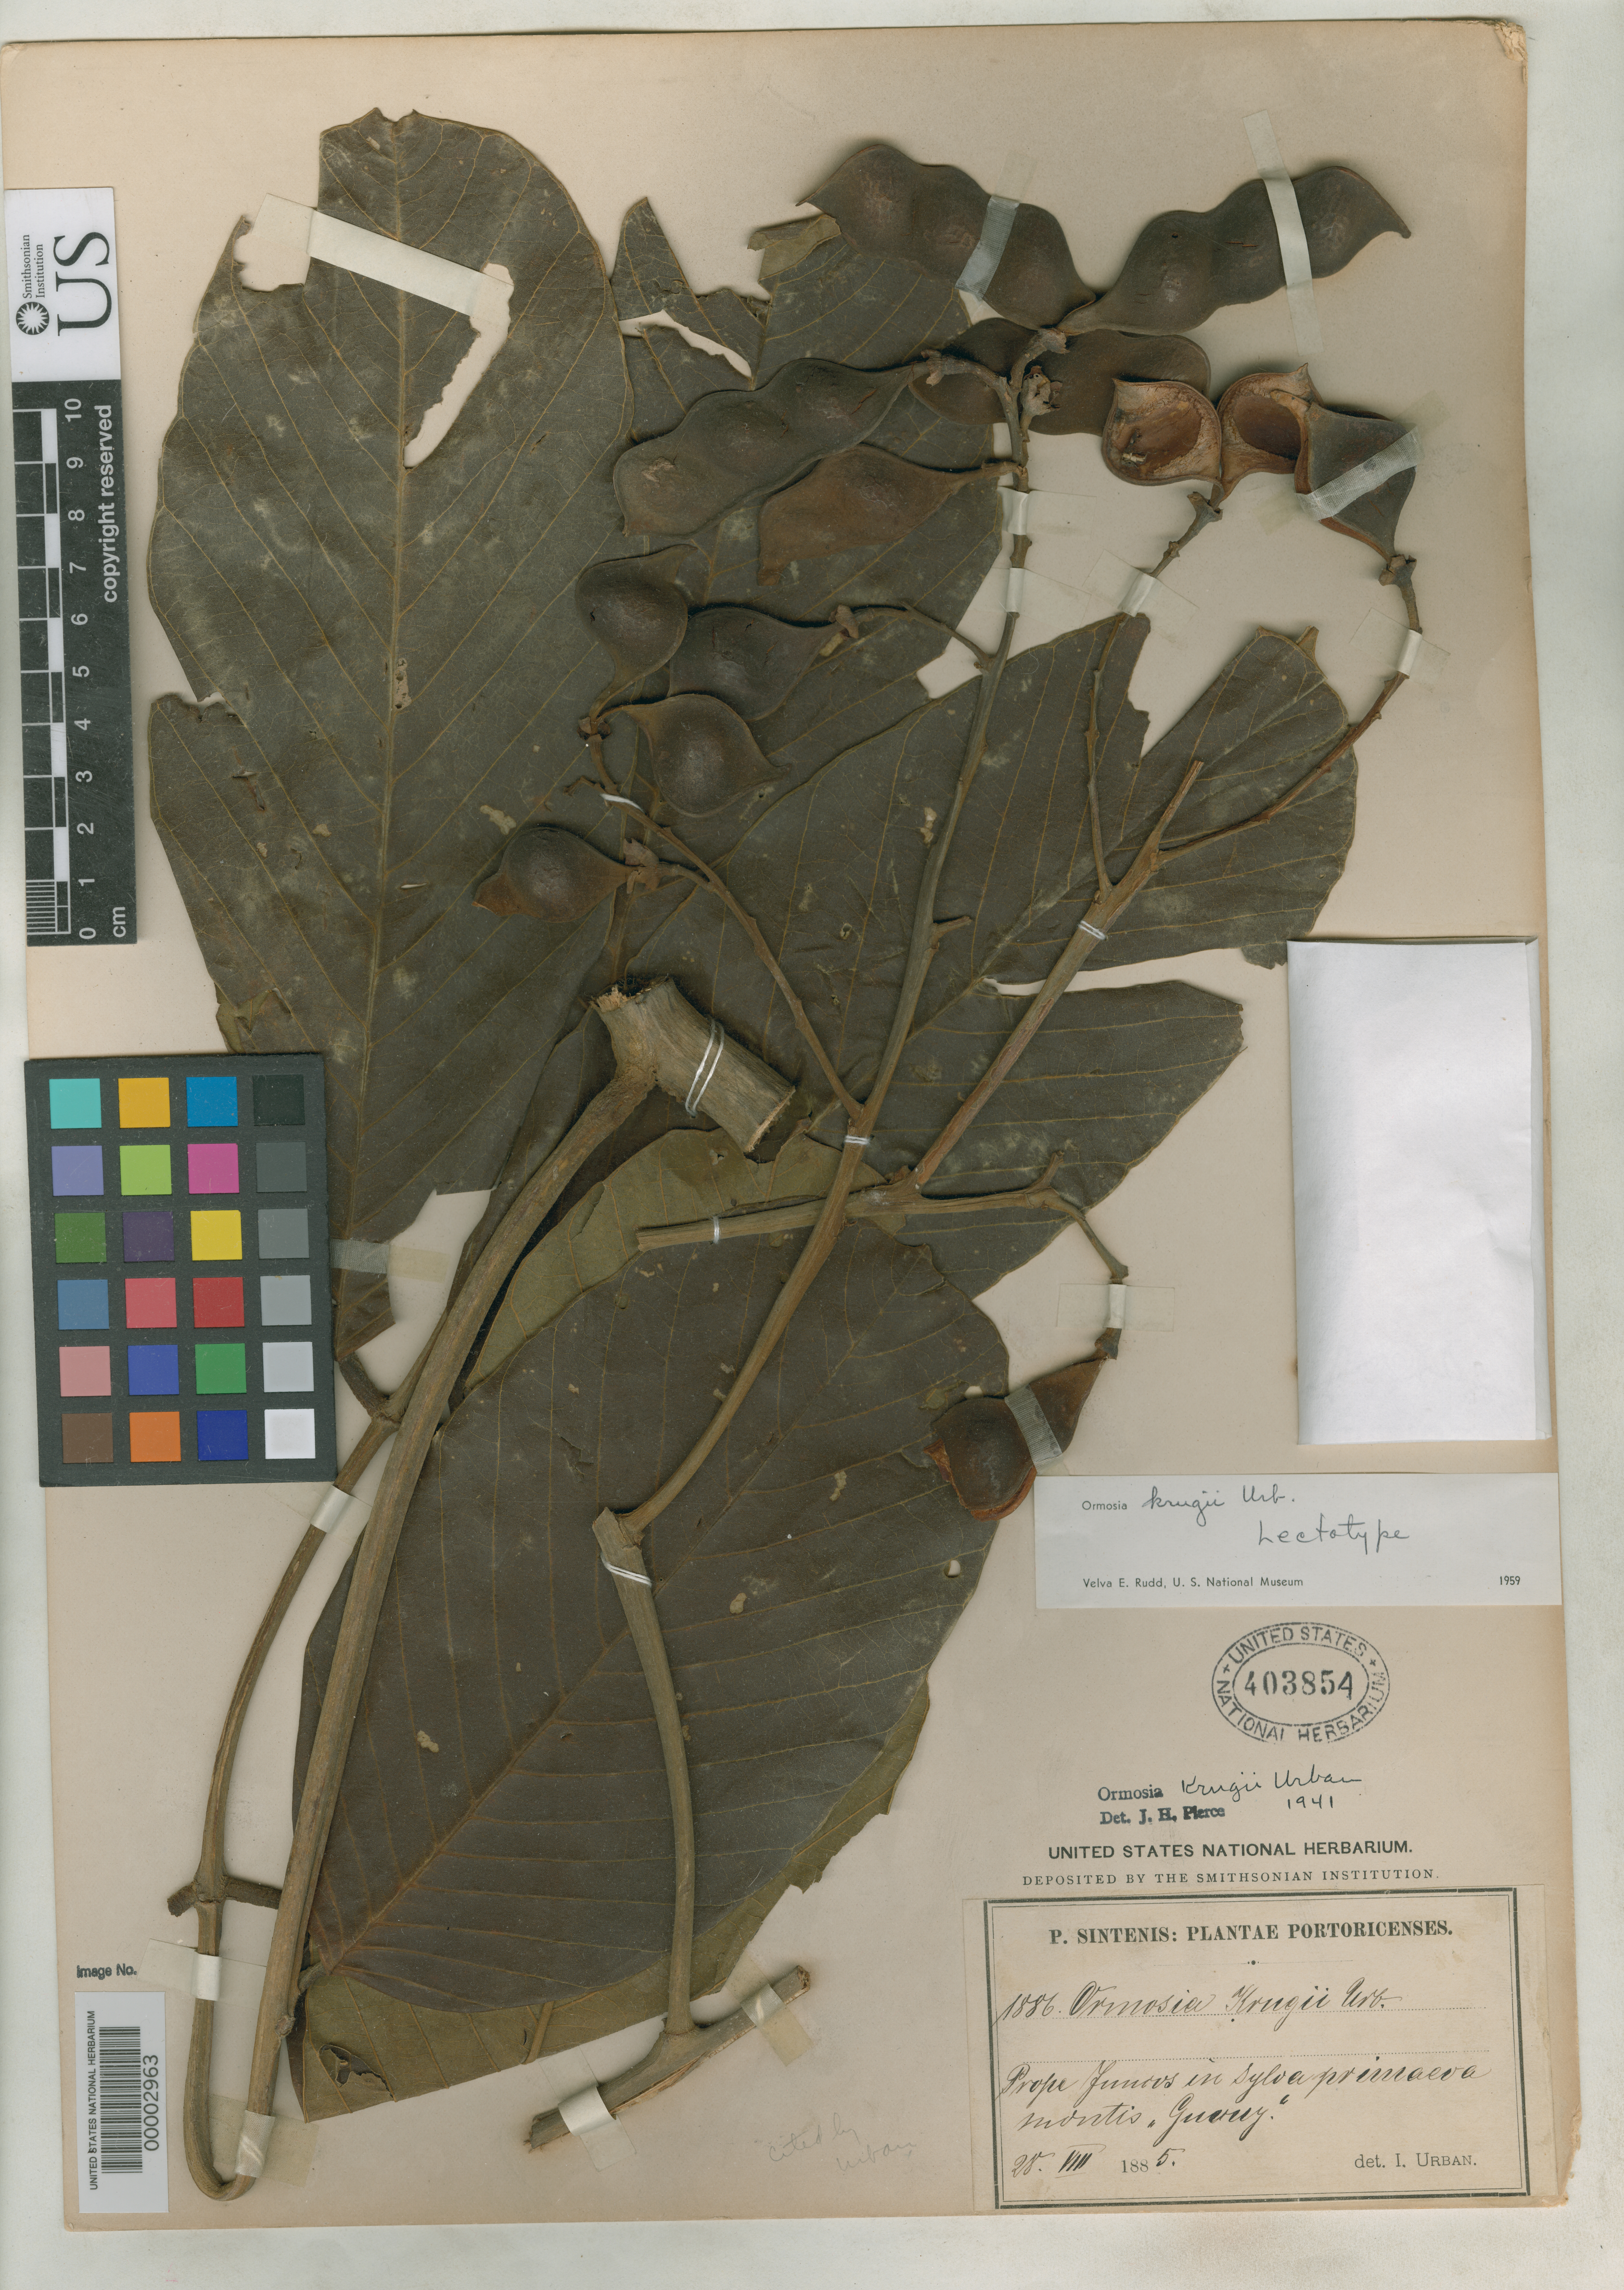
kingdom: Plantae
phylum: Tracheophyta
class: Magnoliopsida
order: Fabales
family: Fabaceae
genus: Ormosia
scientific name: Ormosia krugii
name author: Urb.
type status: Lectotype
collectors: P. Sintenis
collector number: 1886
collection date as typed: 28 Aug 1885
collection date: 1885-08-28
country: Puerto Rico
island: Greater Antilles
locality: Sierra de Naguabo ad Rio Blanco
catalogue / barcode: US 403854